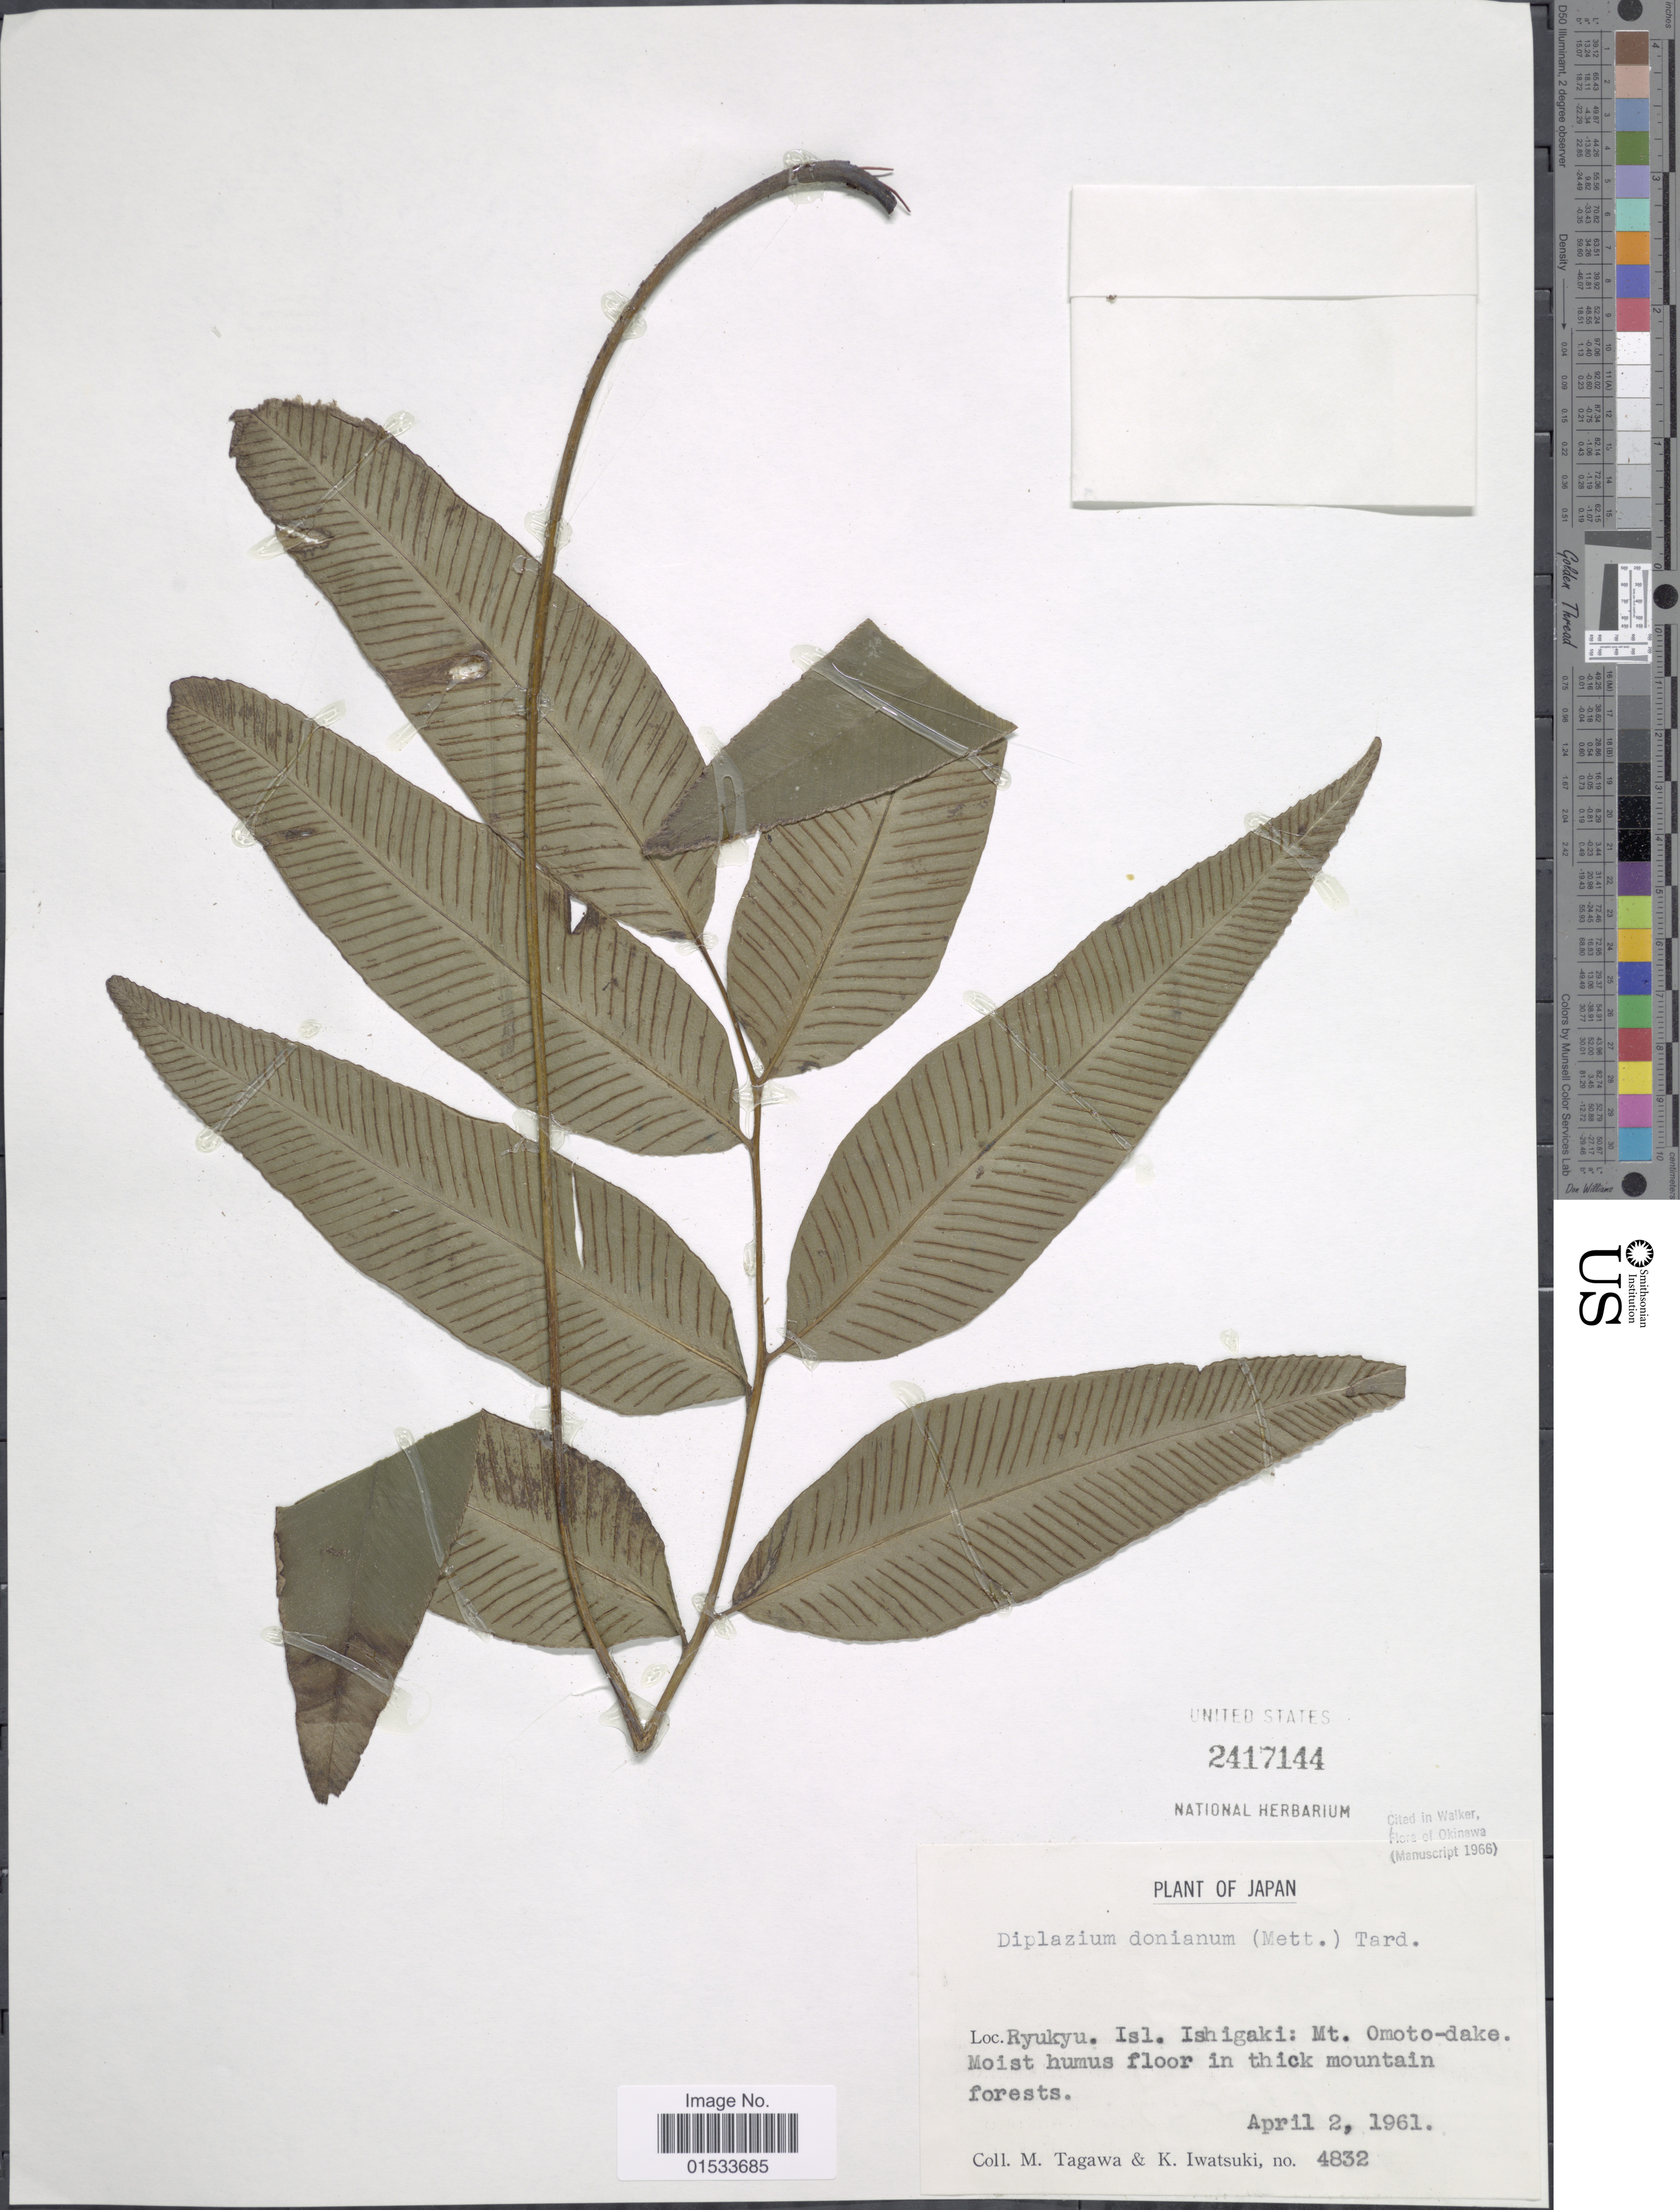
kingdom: Plantae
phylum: Tracheophyta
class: Polypodiopsida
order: Polypodiales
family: Athyriaceae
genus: Diplazium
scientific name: Diplazium donianum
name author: (Mett.) Tardieu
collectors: M. Tagawa & K. Iwatsuki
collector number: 4832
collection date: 1961-04-02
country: Japan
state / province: Okinawa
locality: Ryukyu. Isl. Ishigaki: Mt. Omoto- dake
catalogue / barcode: US 2417144